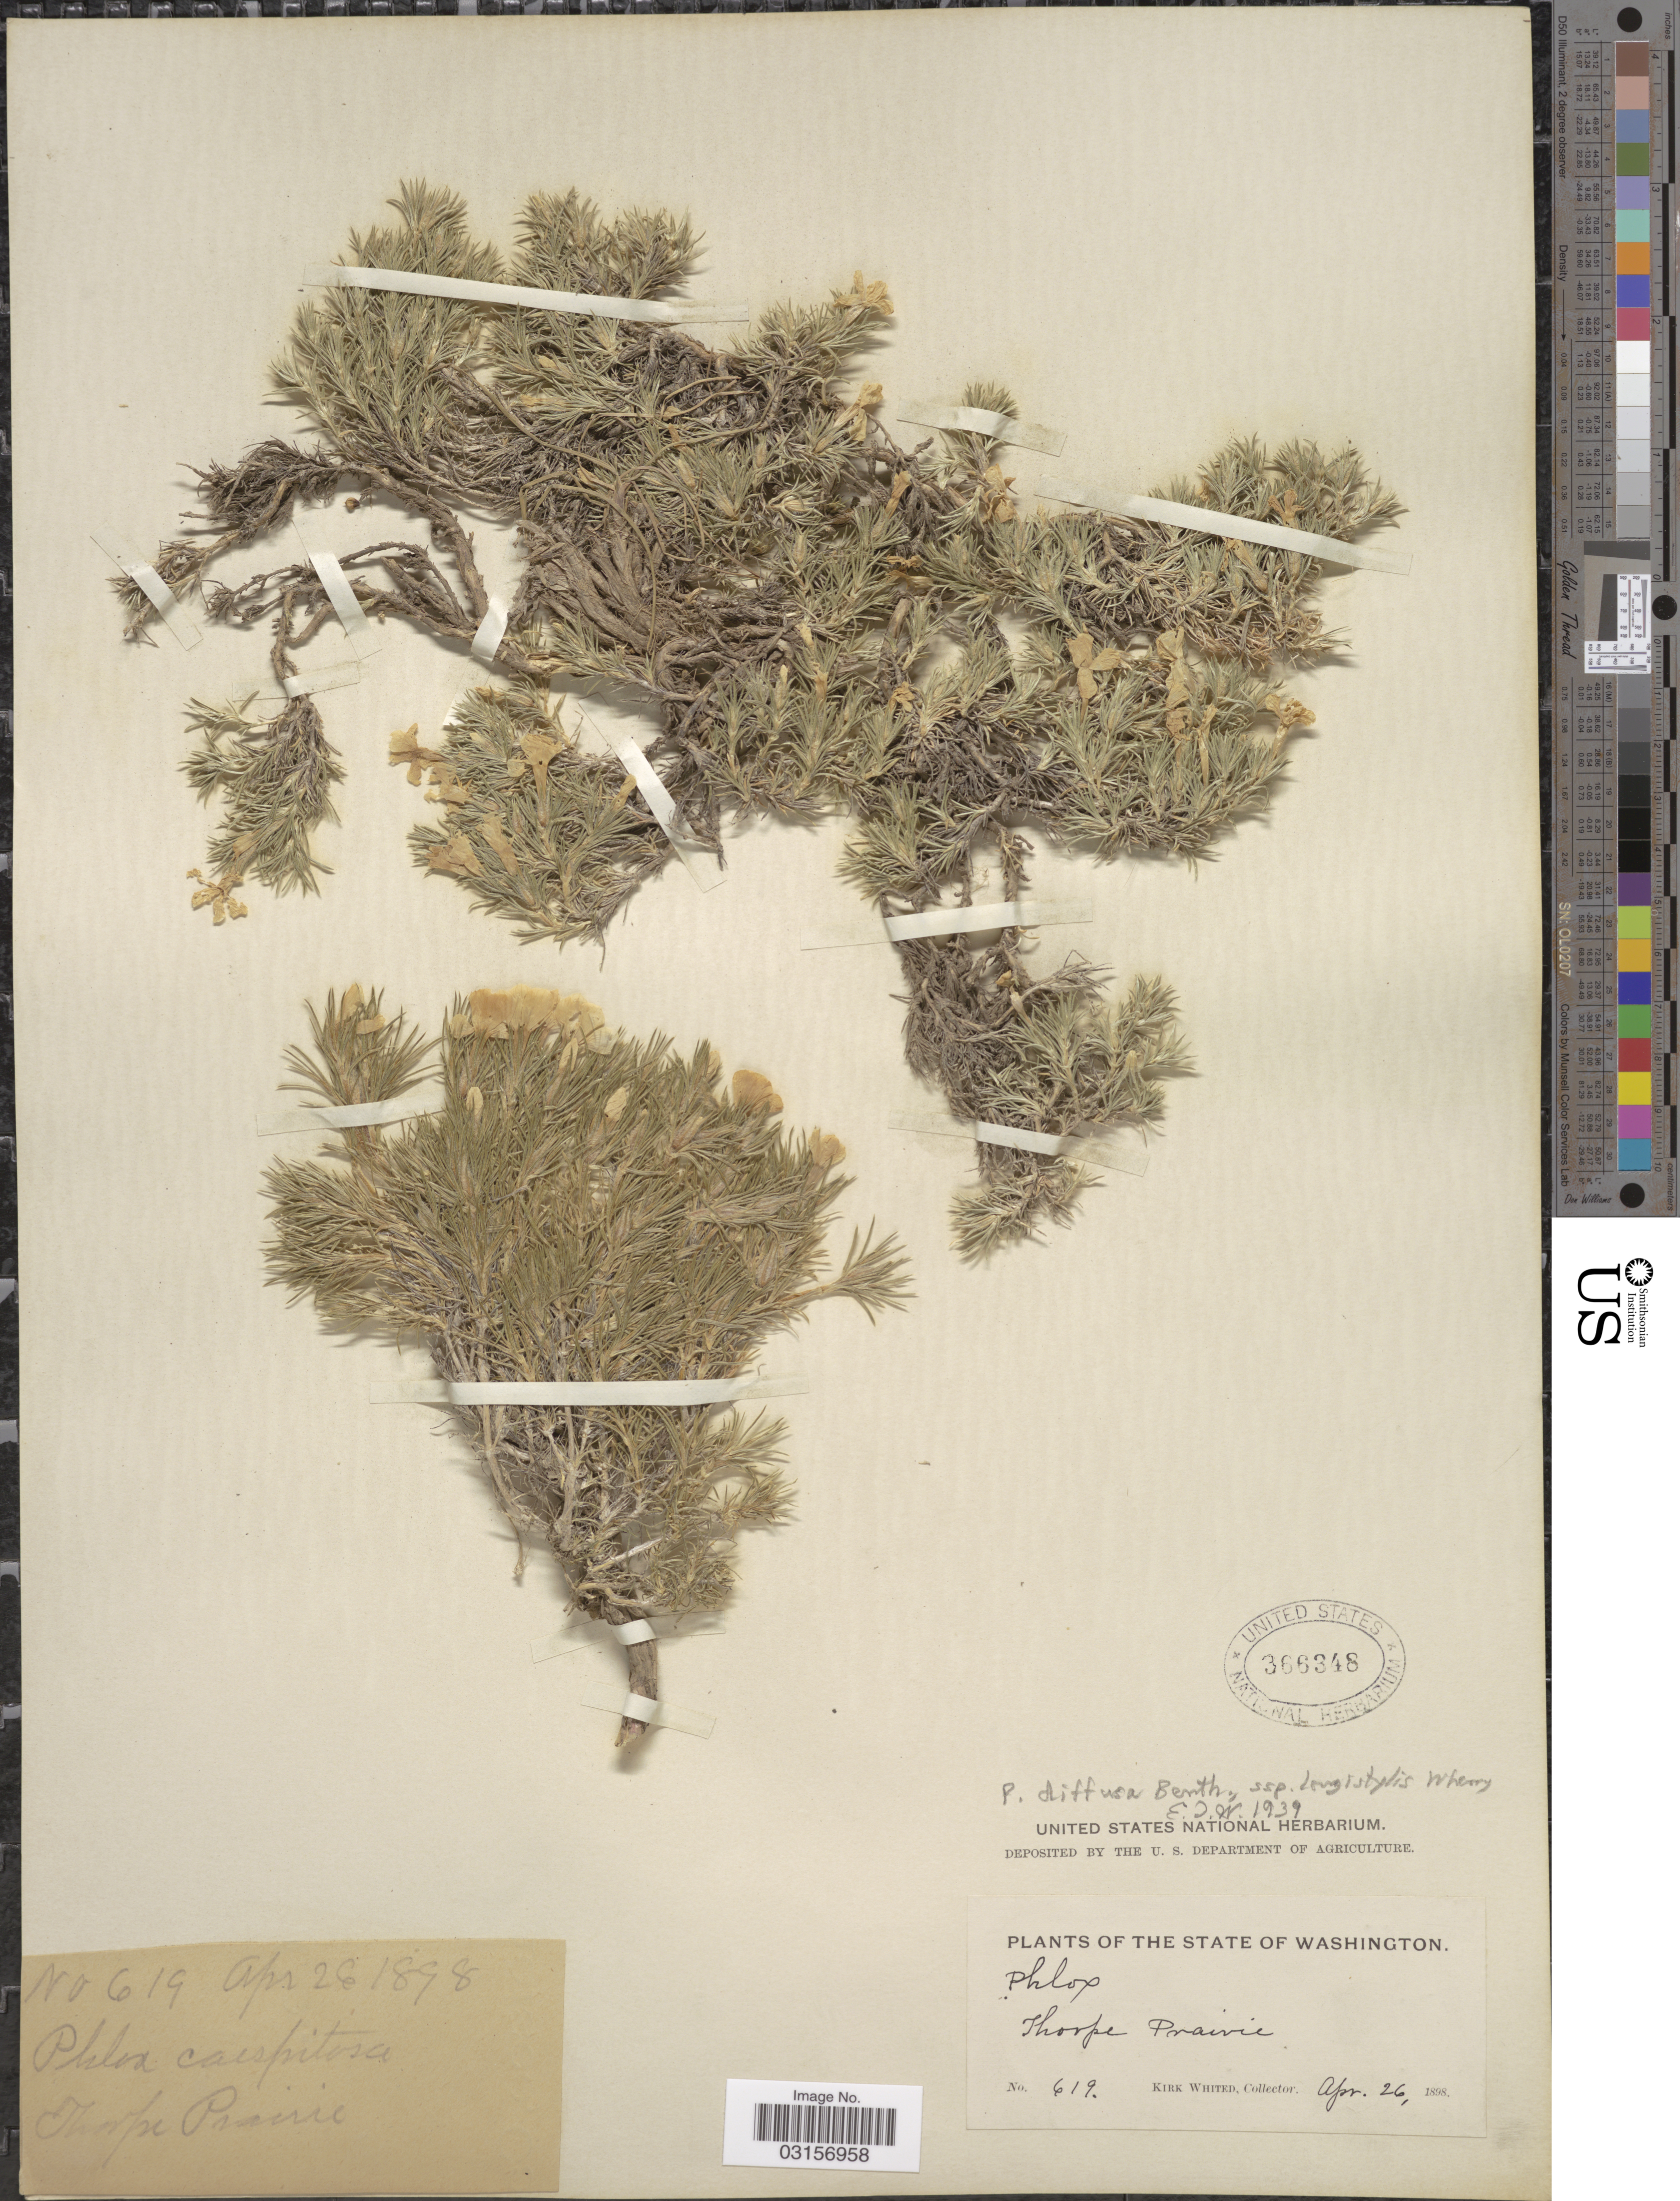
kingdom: Plantae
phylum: Tracheophyta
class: Magnoliopsida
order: Ericales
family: Polemoniaceae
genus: Phlox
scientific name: Phlox diffusa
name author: Benth.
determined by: Mayfield, M. H.; Ferguson, C. J.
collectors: K. Whited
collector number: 619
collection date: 1898-04-26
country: United States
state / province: Washington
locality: Thorpe Prairie.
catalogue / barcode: US 366348